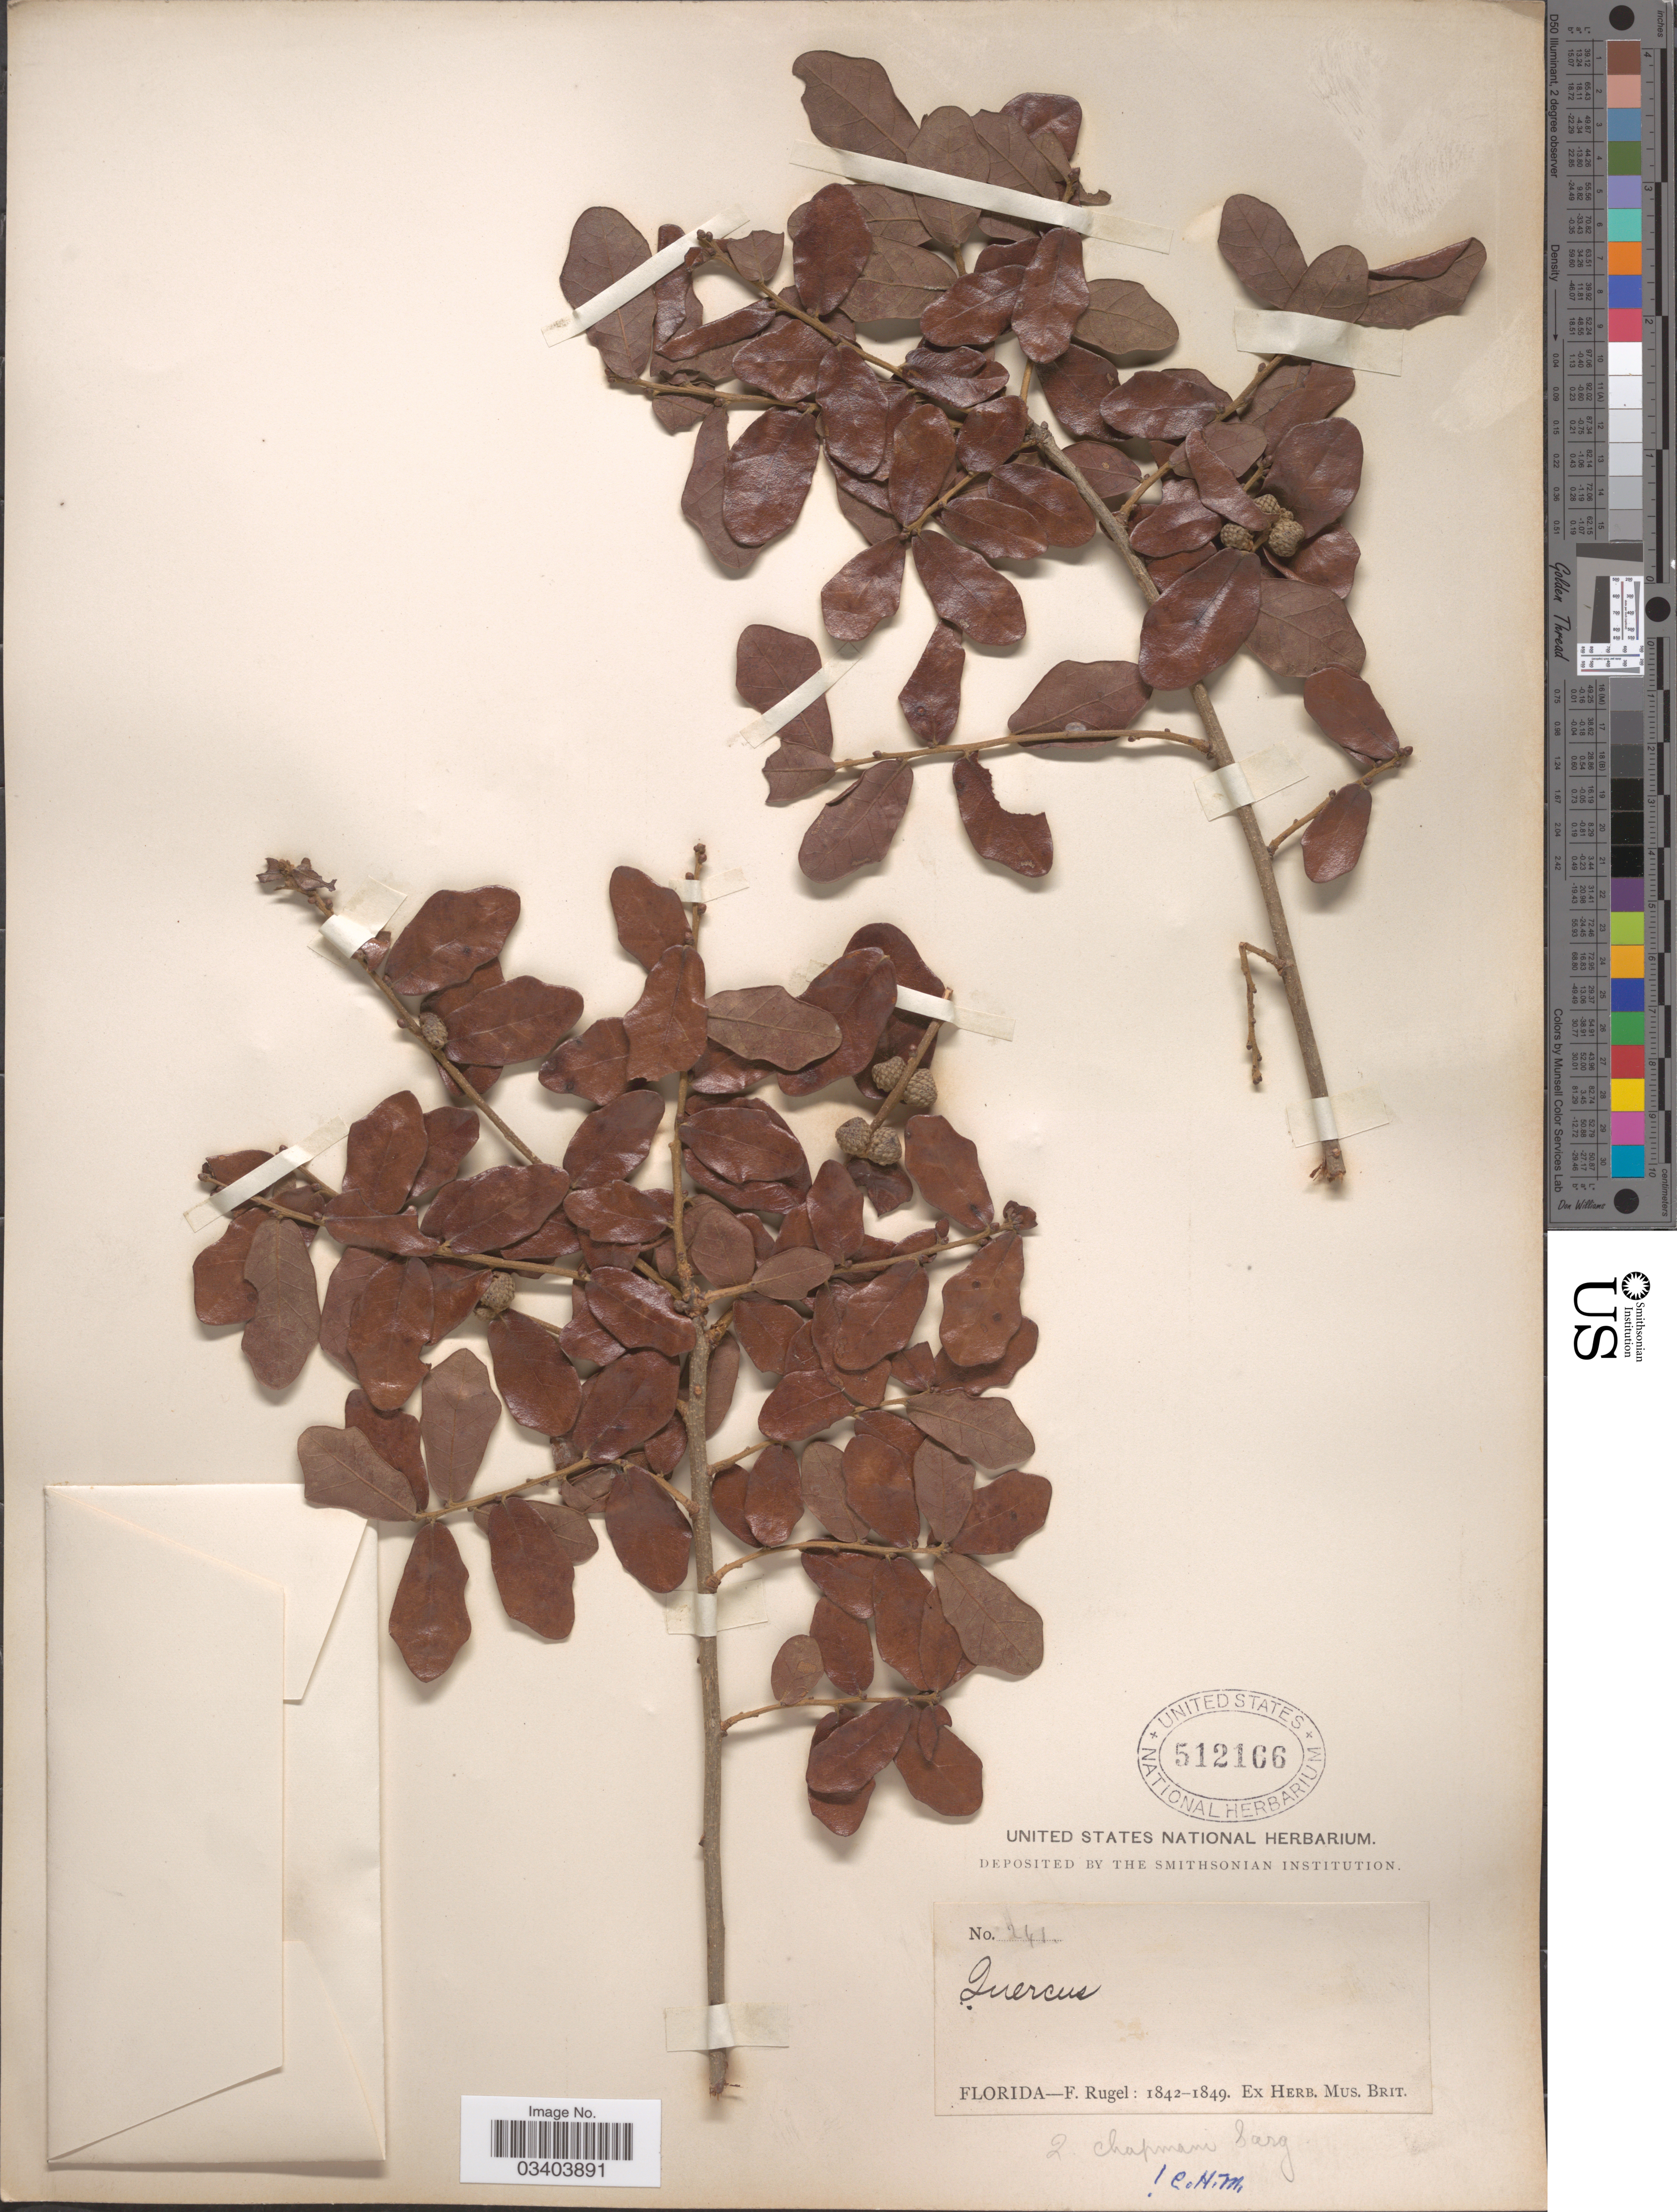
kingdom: Plantae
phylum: Tracheophyta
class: Magnoliopsida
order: Fagales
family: Fagaceae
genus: Quercus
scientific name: Quercus chapmanii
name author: Sarg.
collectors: F. Rugel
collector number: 241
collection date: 1842/1849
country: United States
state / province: Florida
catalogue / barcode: US 512166